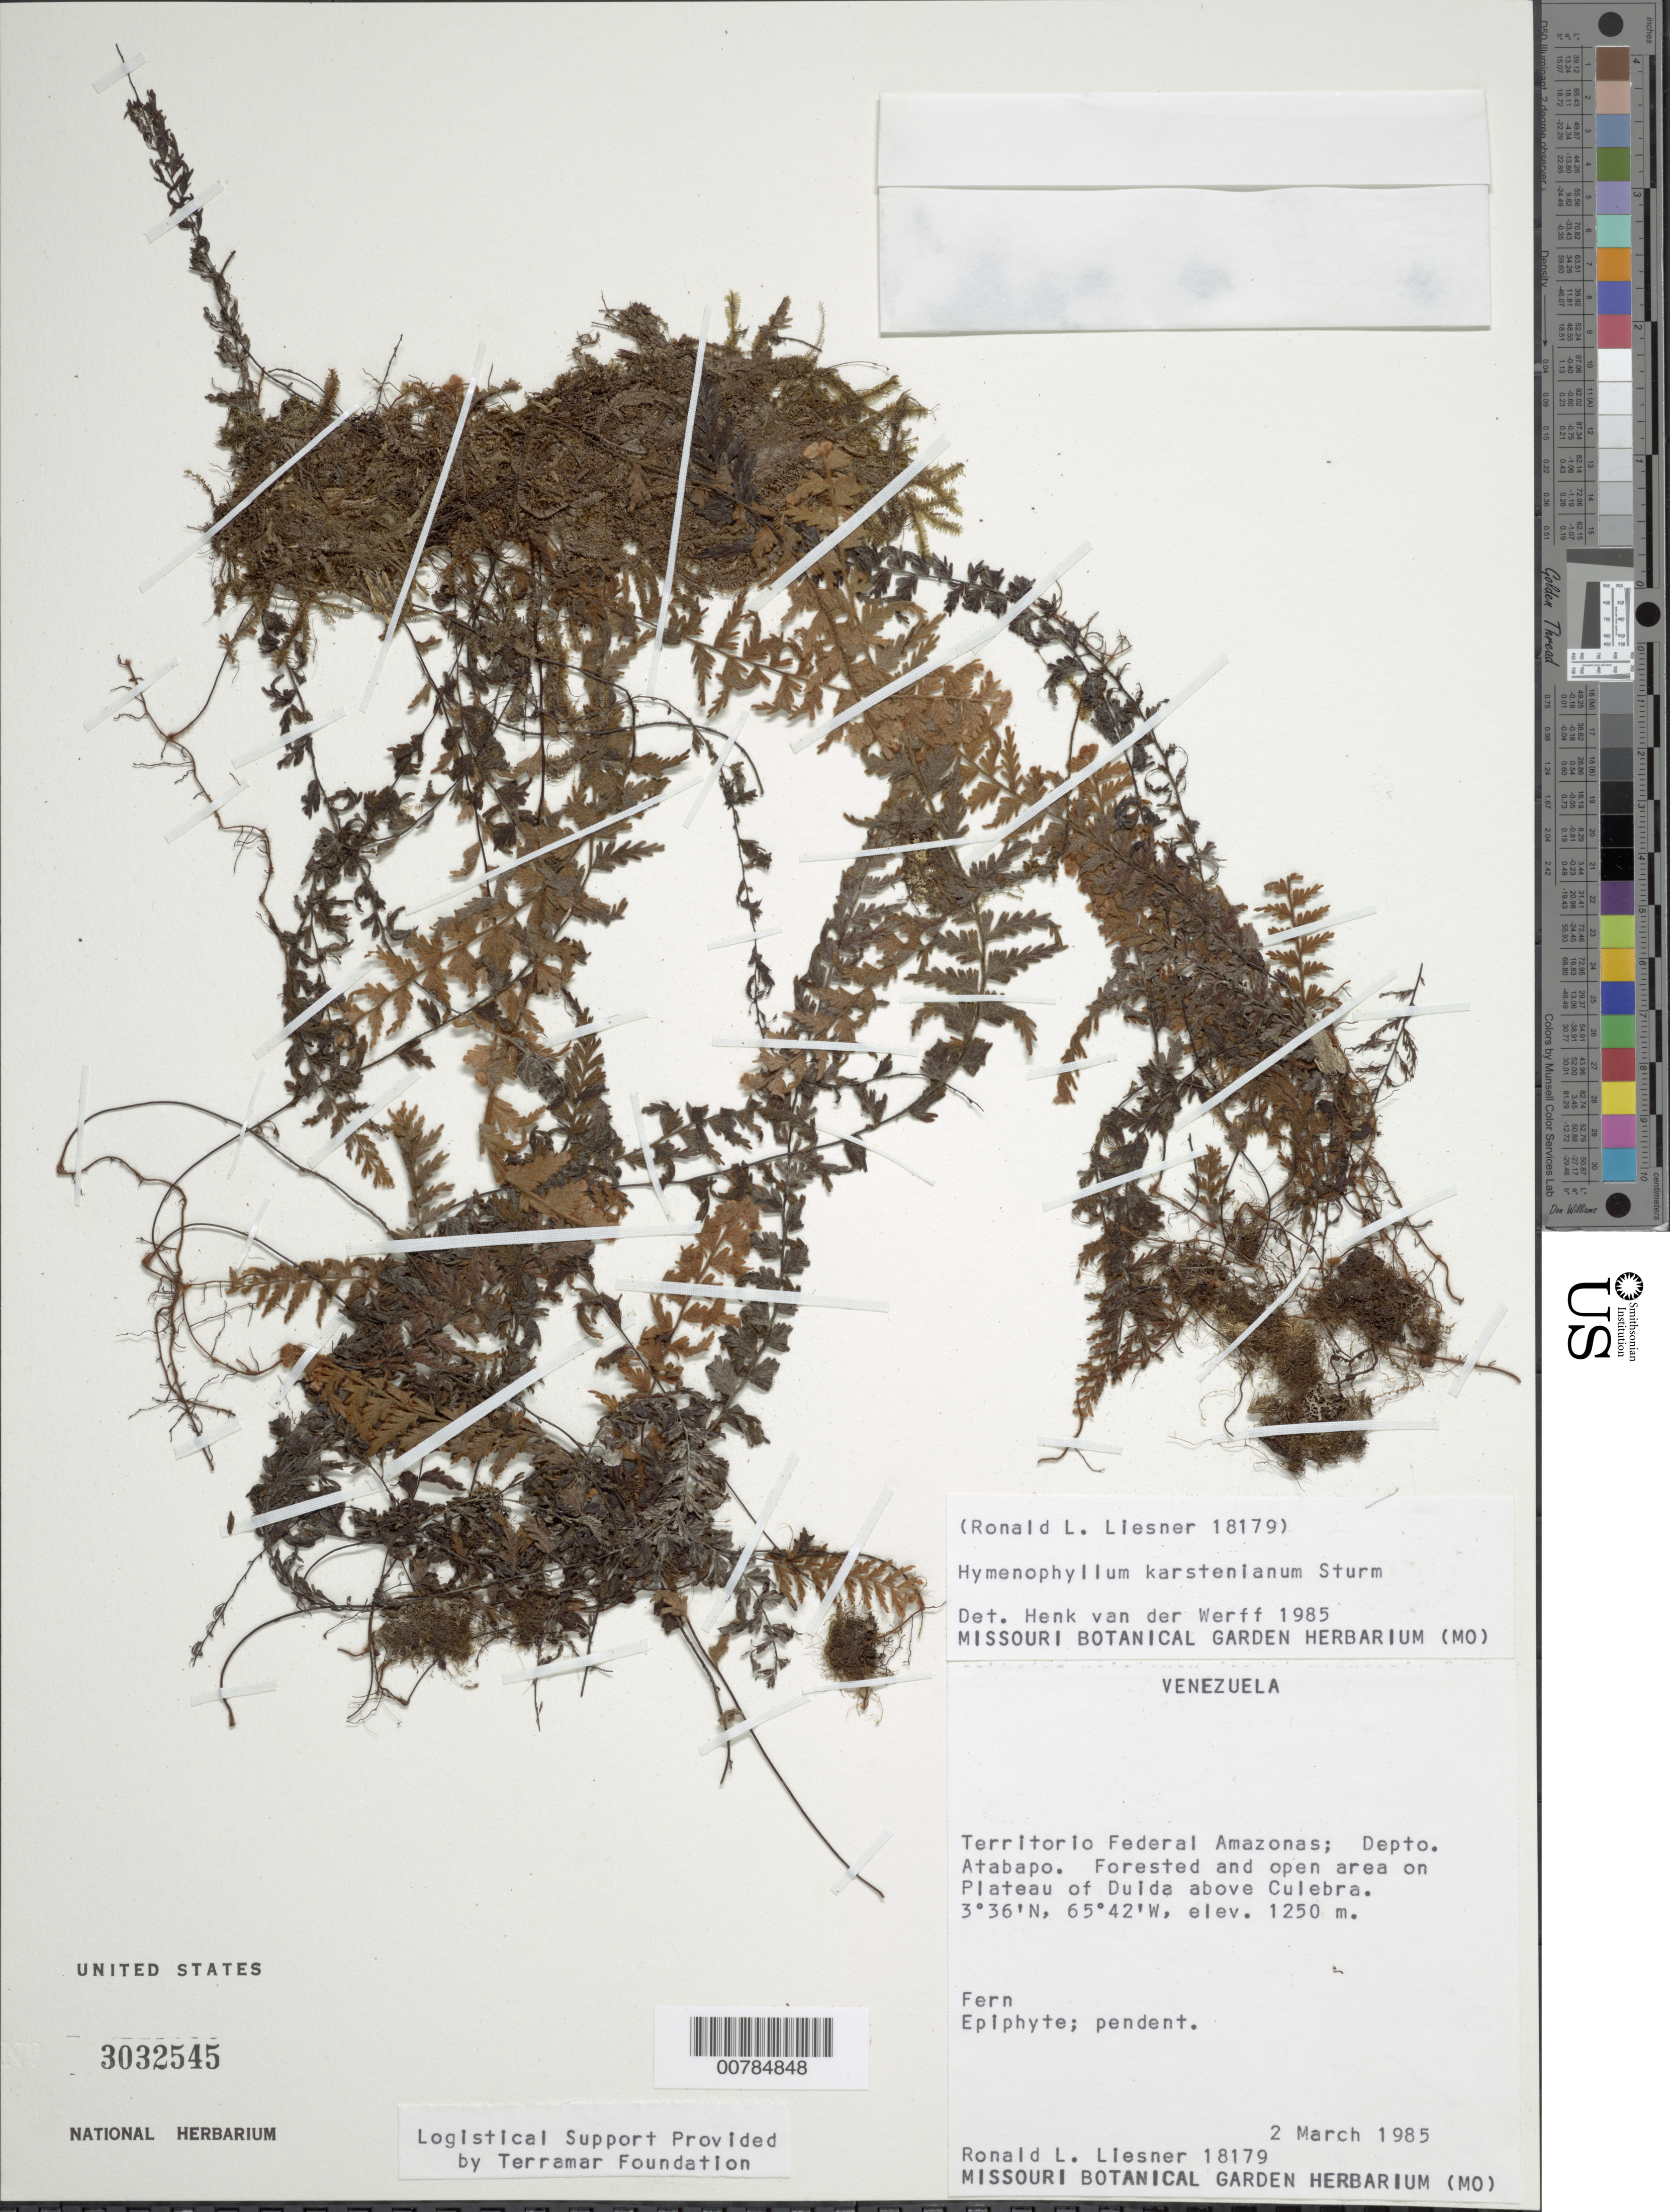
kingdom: Plantae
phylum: Tracheophyta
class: Polypodiopsida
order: Hymenophyllales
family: Hymenophyllaceae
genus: Hymenophyllum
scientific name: Hymenophyllum karstenianum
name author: J.W. Sturm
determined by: van der Werff, H., (MO), Missouri Botanical Garden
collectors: R. L. Liesner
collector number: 18179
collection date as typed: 2-Mar-85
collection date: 1985-03-02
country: Venezuela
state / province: Amazonas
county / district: Atabapo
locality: Duida Plateau, above Culebra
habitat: Forested and open area on plateau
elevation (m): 1250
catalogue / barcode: US 3032545